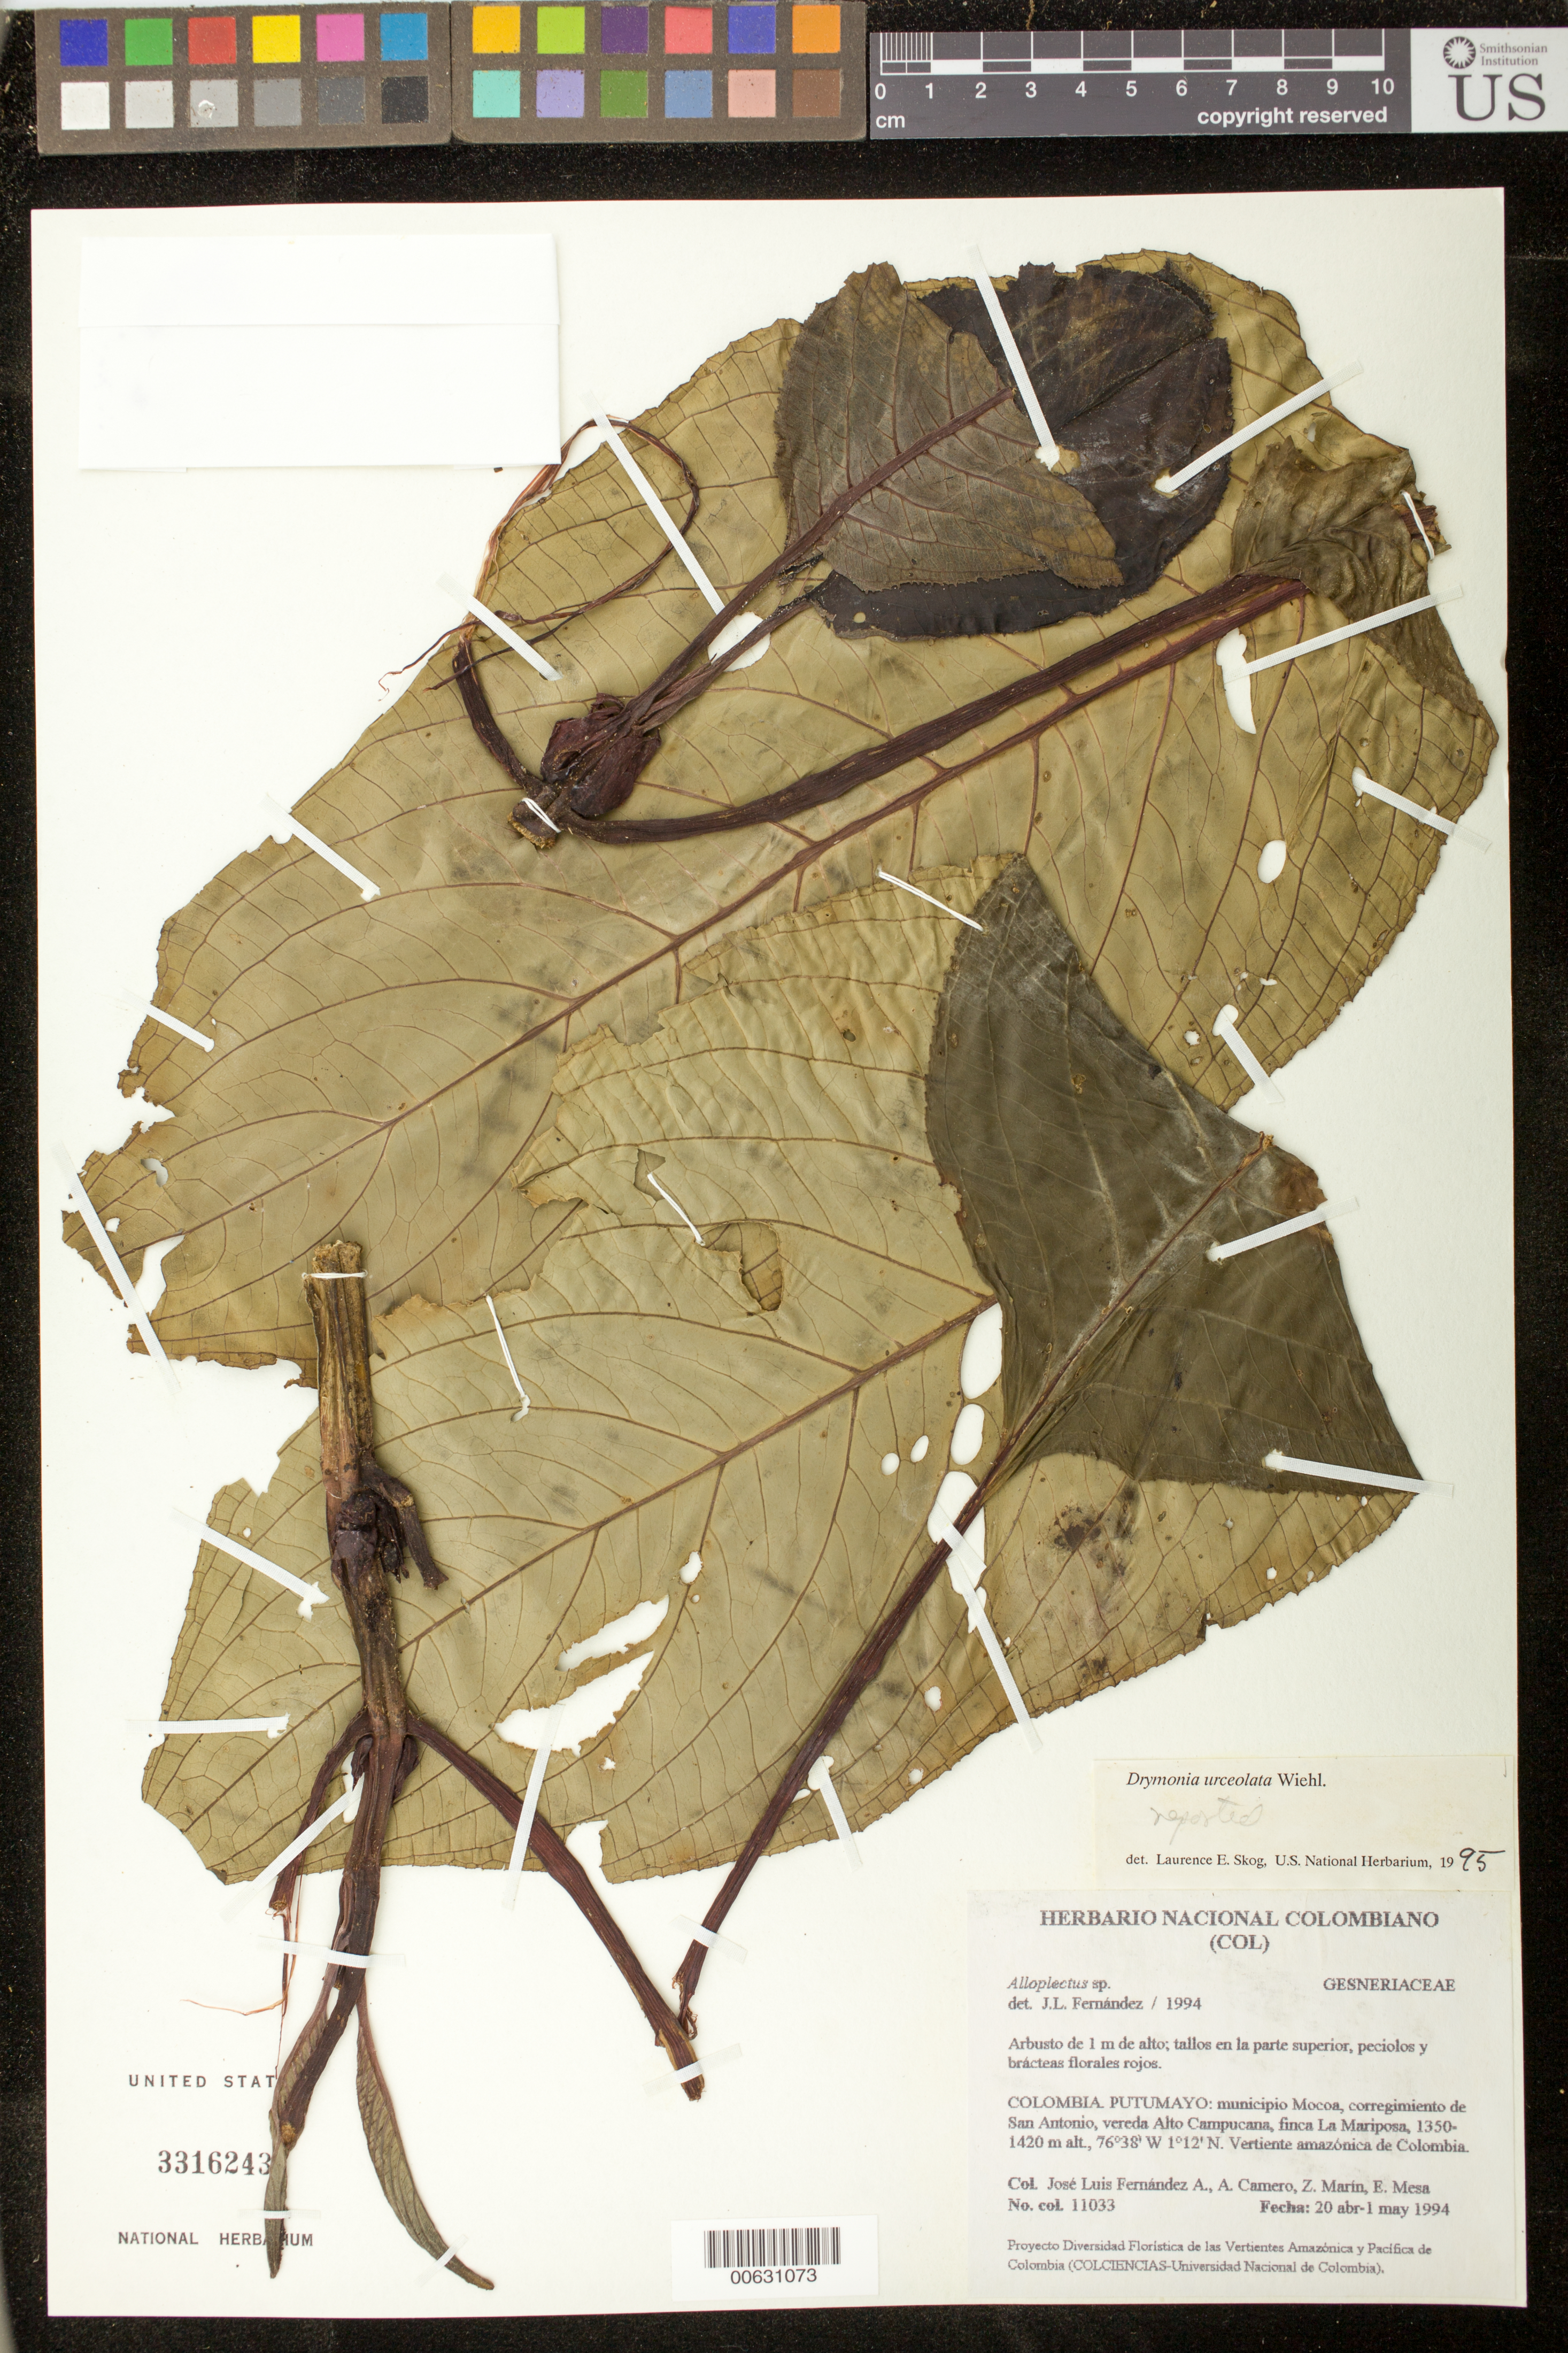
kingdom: Plantae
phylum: Tracheophyta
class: Magnoliopsida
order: Lamiales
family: Gesneriaceae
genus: Drymonia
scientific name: Drymonia urceolata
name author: Wiehler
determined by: Skog, Laurence E.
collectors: J. L. Fernández-Alonso, A. A. Camero, Z. Marin & E. Mesa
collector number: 11033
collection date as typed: Apr-May 1994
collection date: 1994-04/1994-05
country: Colombia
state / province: Putumayo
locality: Mpio. Mocoa, corregimiento de San Antonio, vereda Alto Campucana, finca La Mariposa, vertiente amazónica de Colombia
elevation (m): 1350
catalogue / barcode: US 3316243